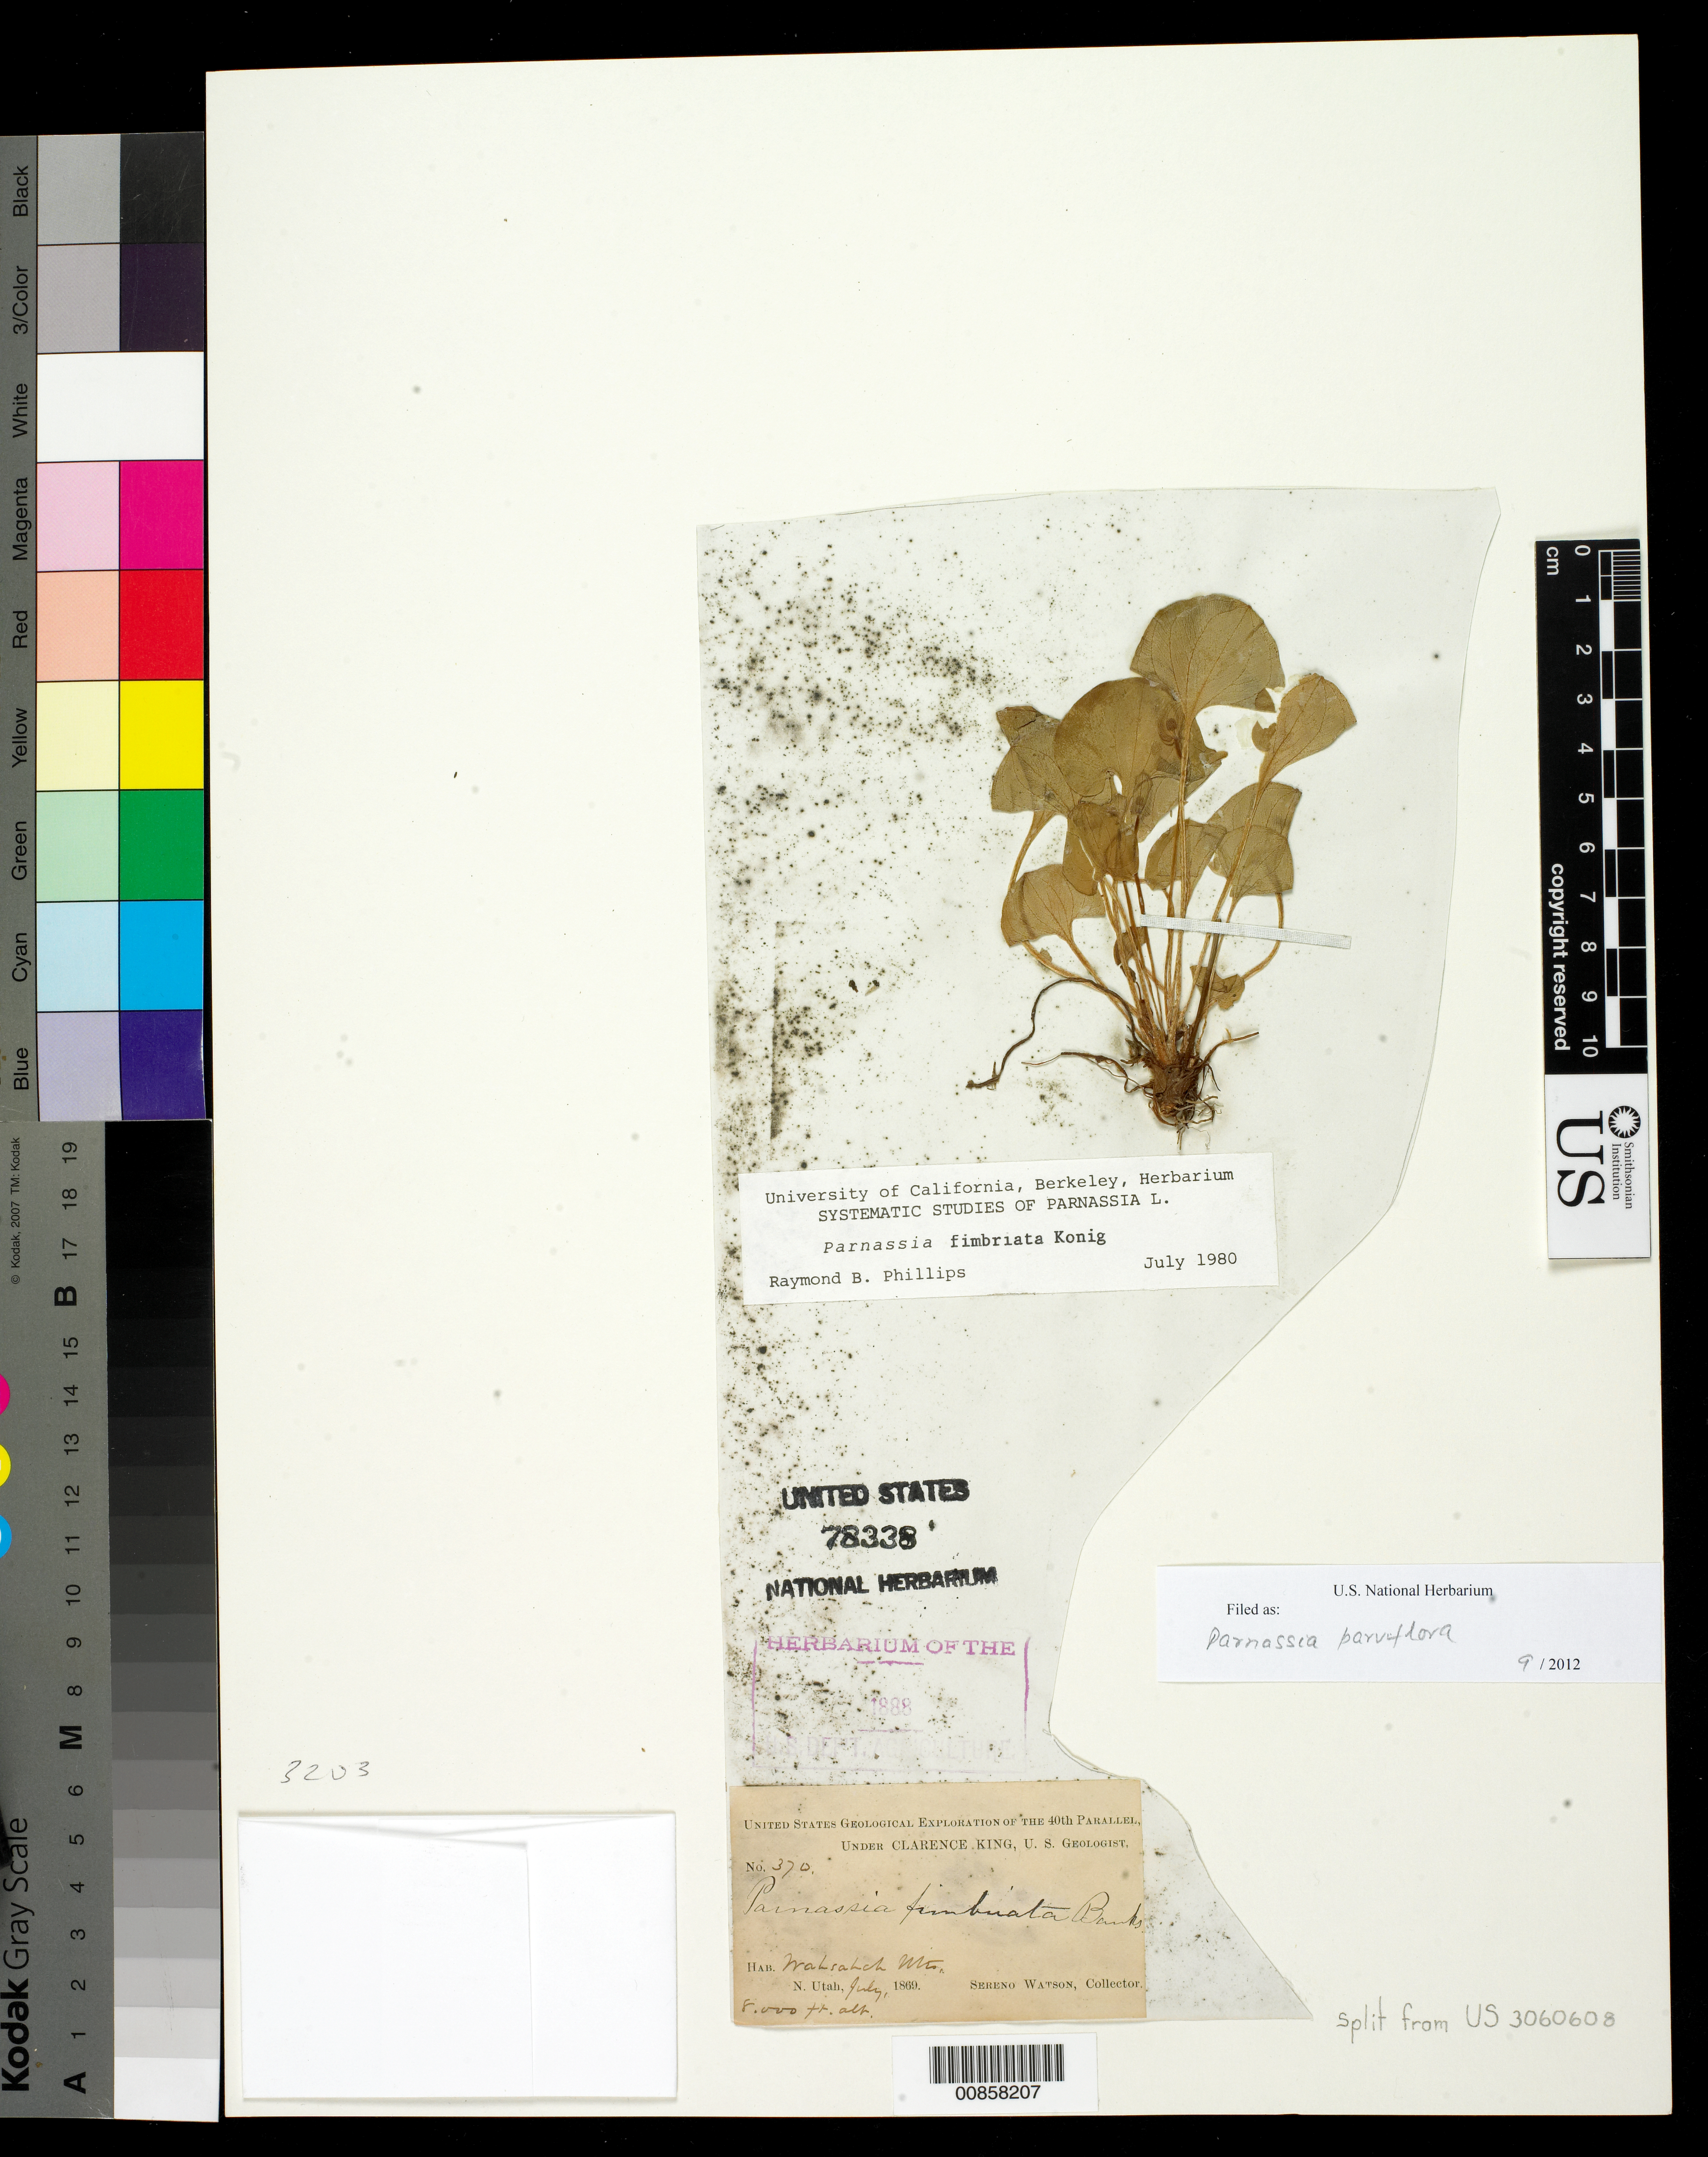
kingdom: Plantae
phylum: Tracheophyta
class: Magnoliopsida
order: Celastrales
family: Parnassiaceae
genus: Parnassia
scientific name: Parnassia parviflora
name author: DC.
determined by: Phillips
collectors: S. Watson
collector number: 370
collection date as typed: Jul 1869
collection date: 1869-07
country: United States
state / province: Utah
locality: Wasatch Mts., N. Utah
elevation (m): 2438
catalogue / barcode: US 78338